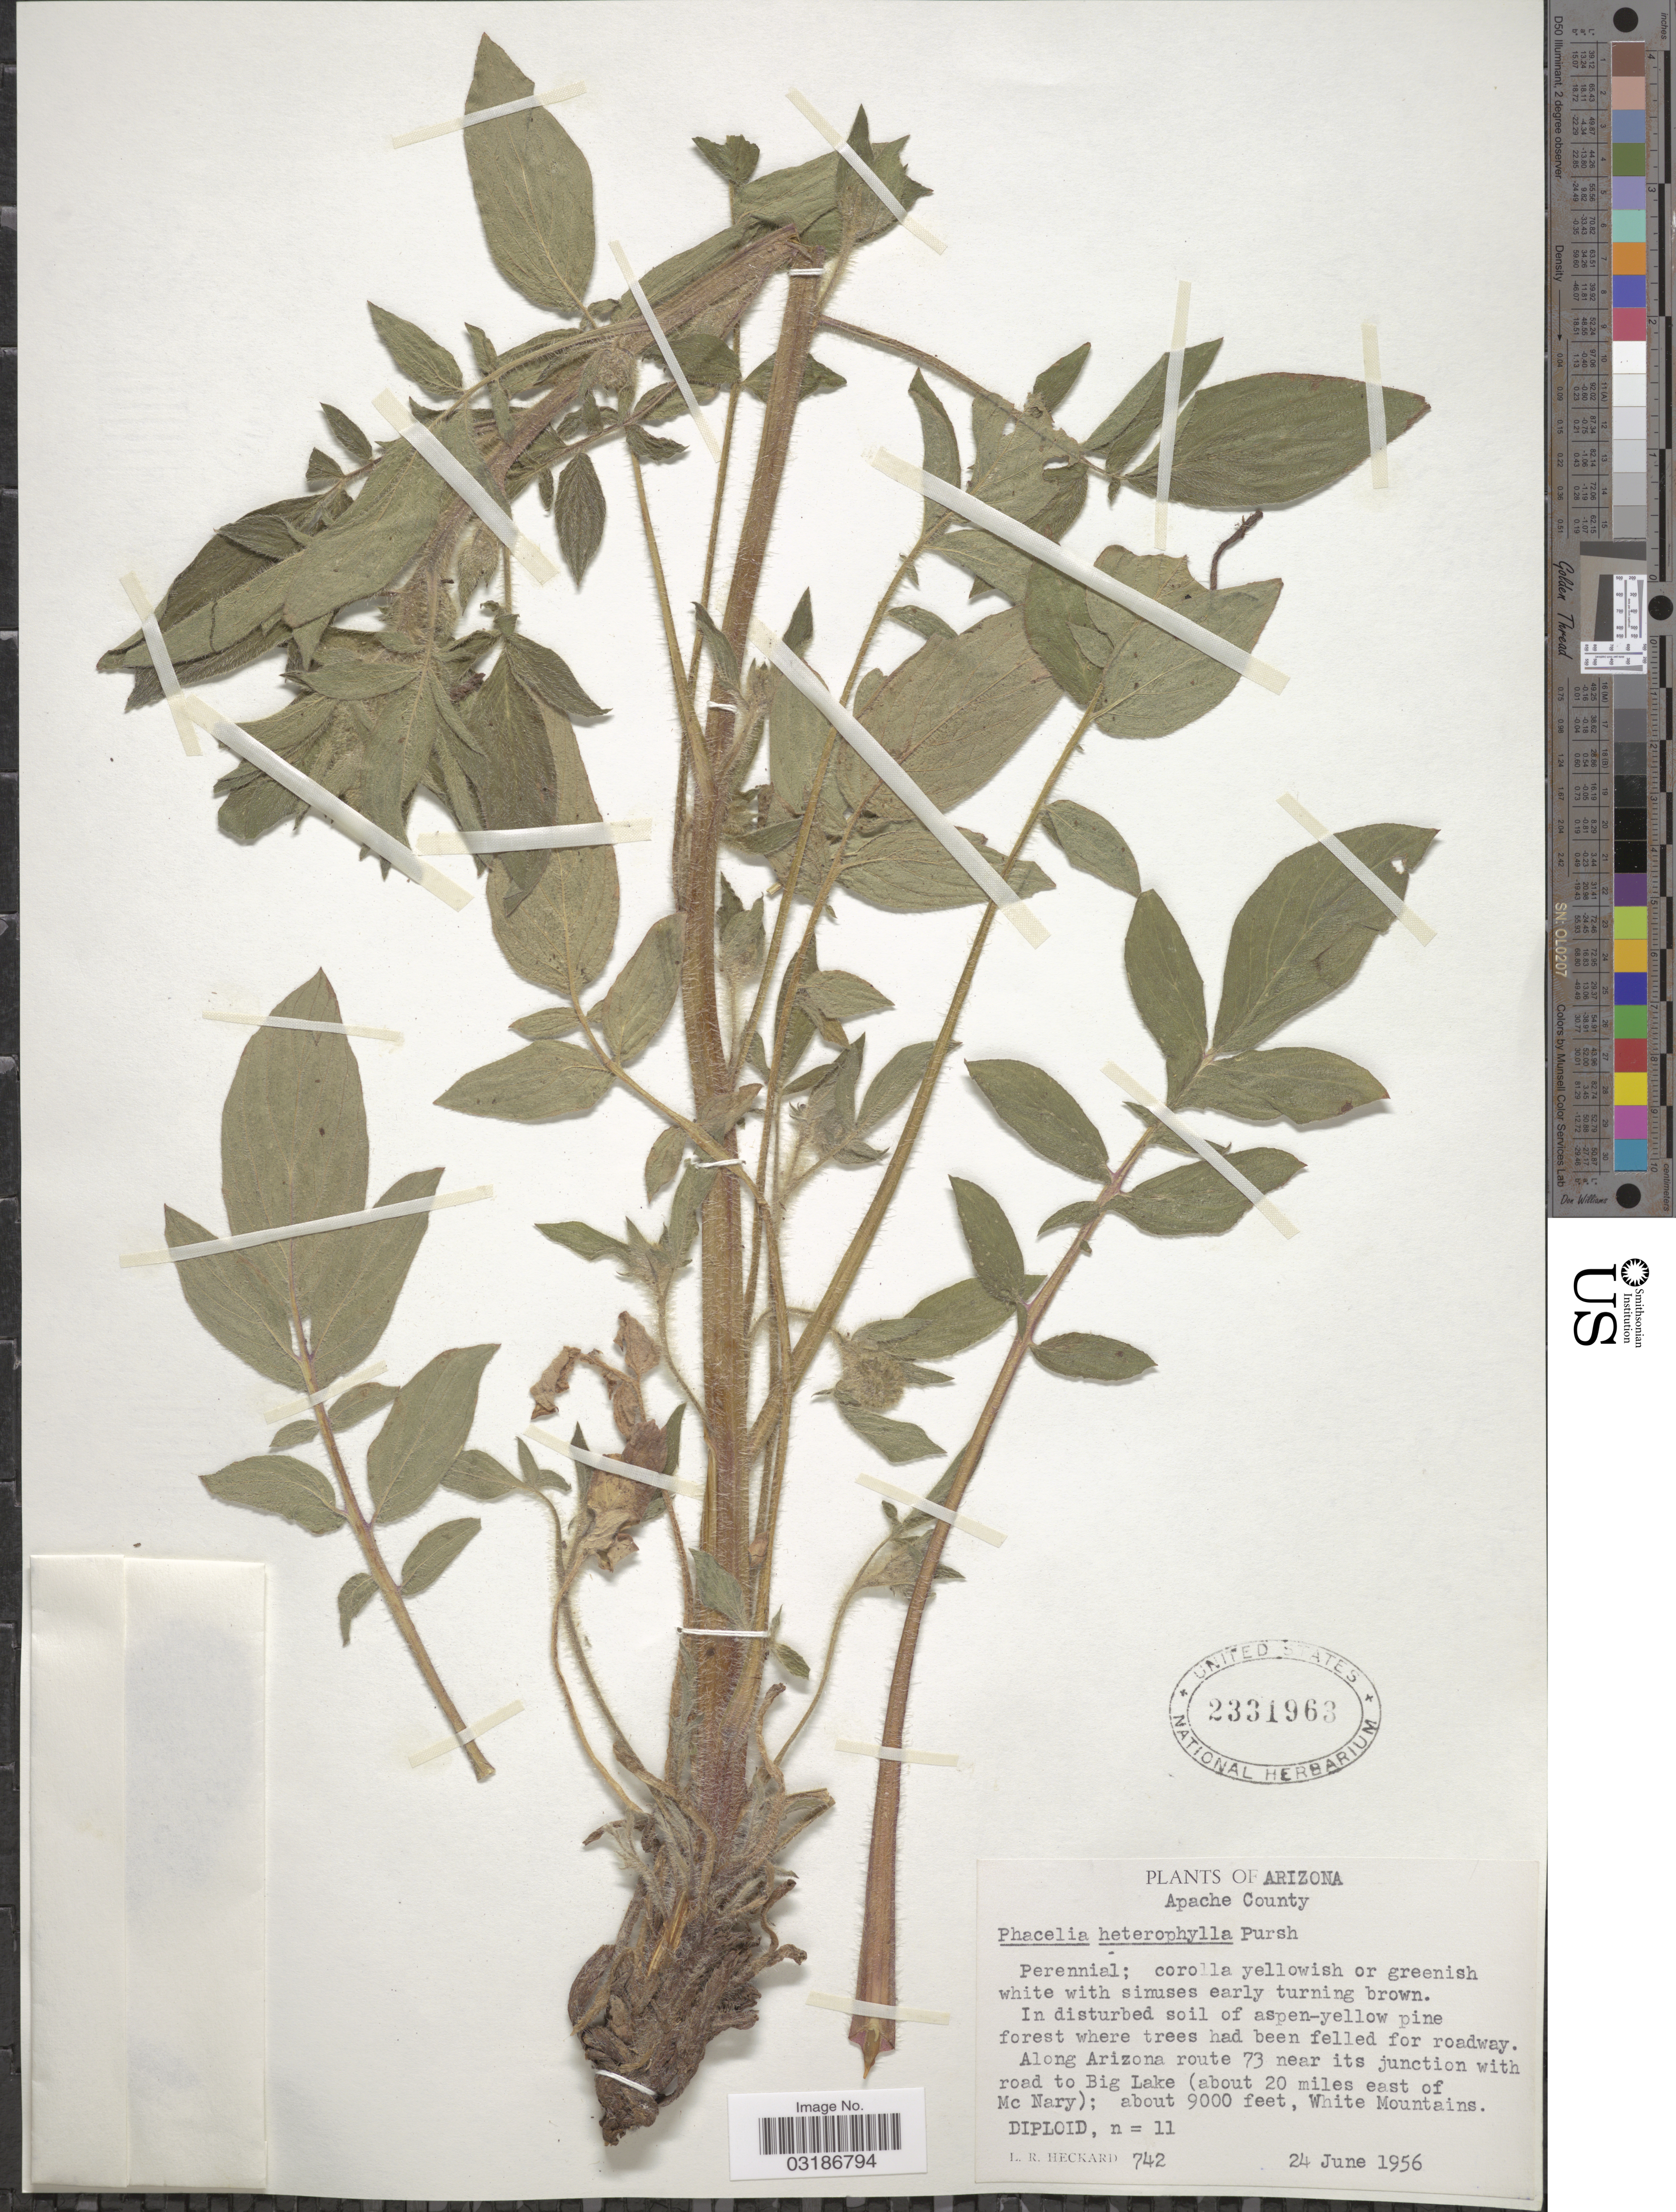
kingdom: Plantae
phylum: Tracheophyta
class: Magnoliopsida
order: Boraginales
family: Hydrophyllaceae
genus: Phacelia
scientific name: Phacelia heterophylla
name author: Pursh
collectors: L. R. Heckard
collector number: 742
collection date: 1956-06-24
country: United States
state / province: Arizona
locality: Apache County. Along Arizona route 73 near its junction with road to Big Lake (about 20 miles east of Mc Nary), White Mountains.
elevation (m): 2743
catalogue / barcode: US 2331963